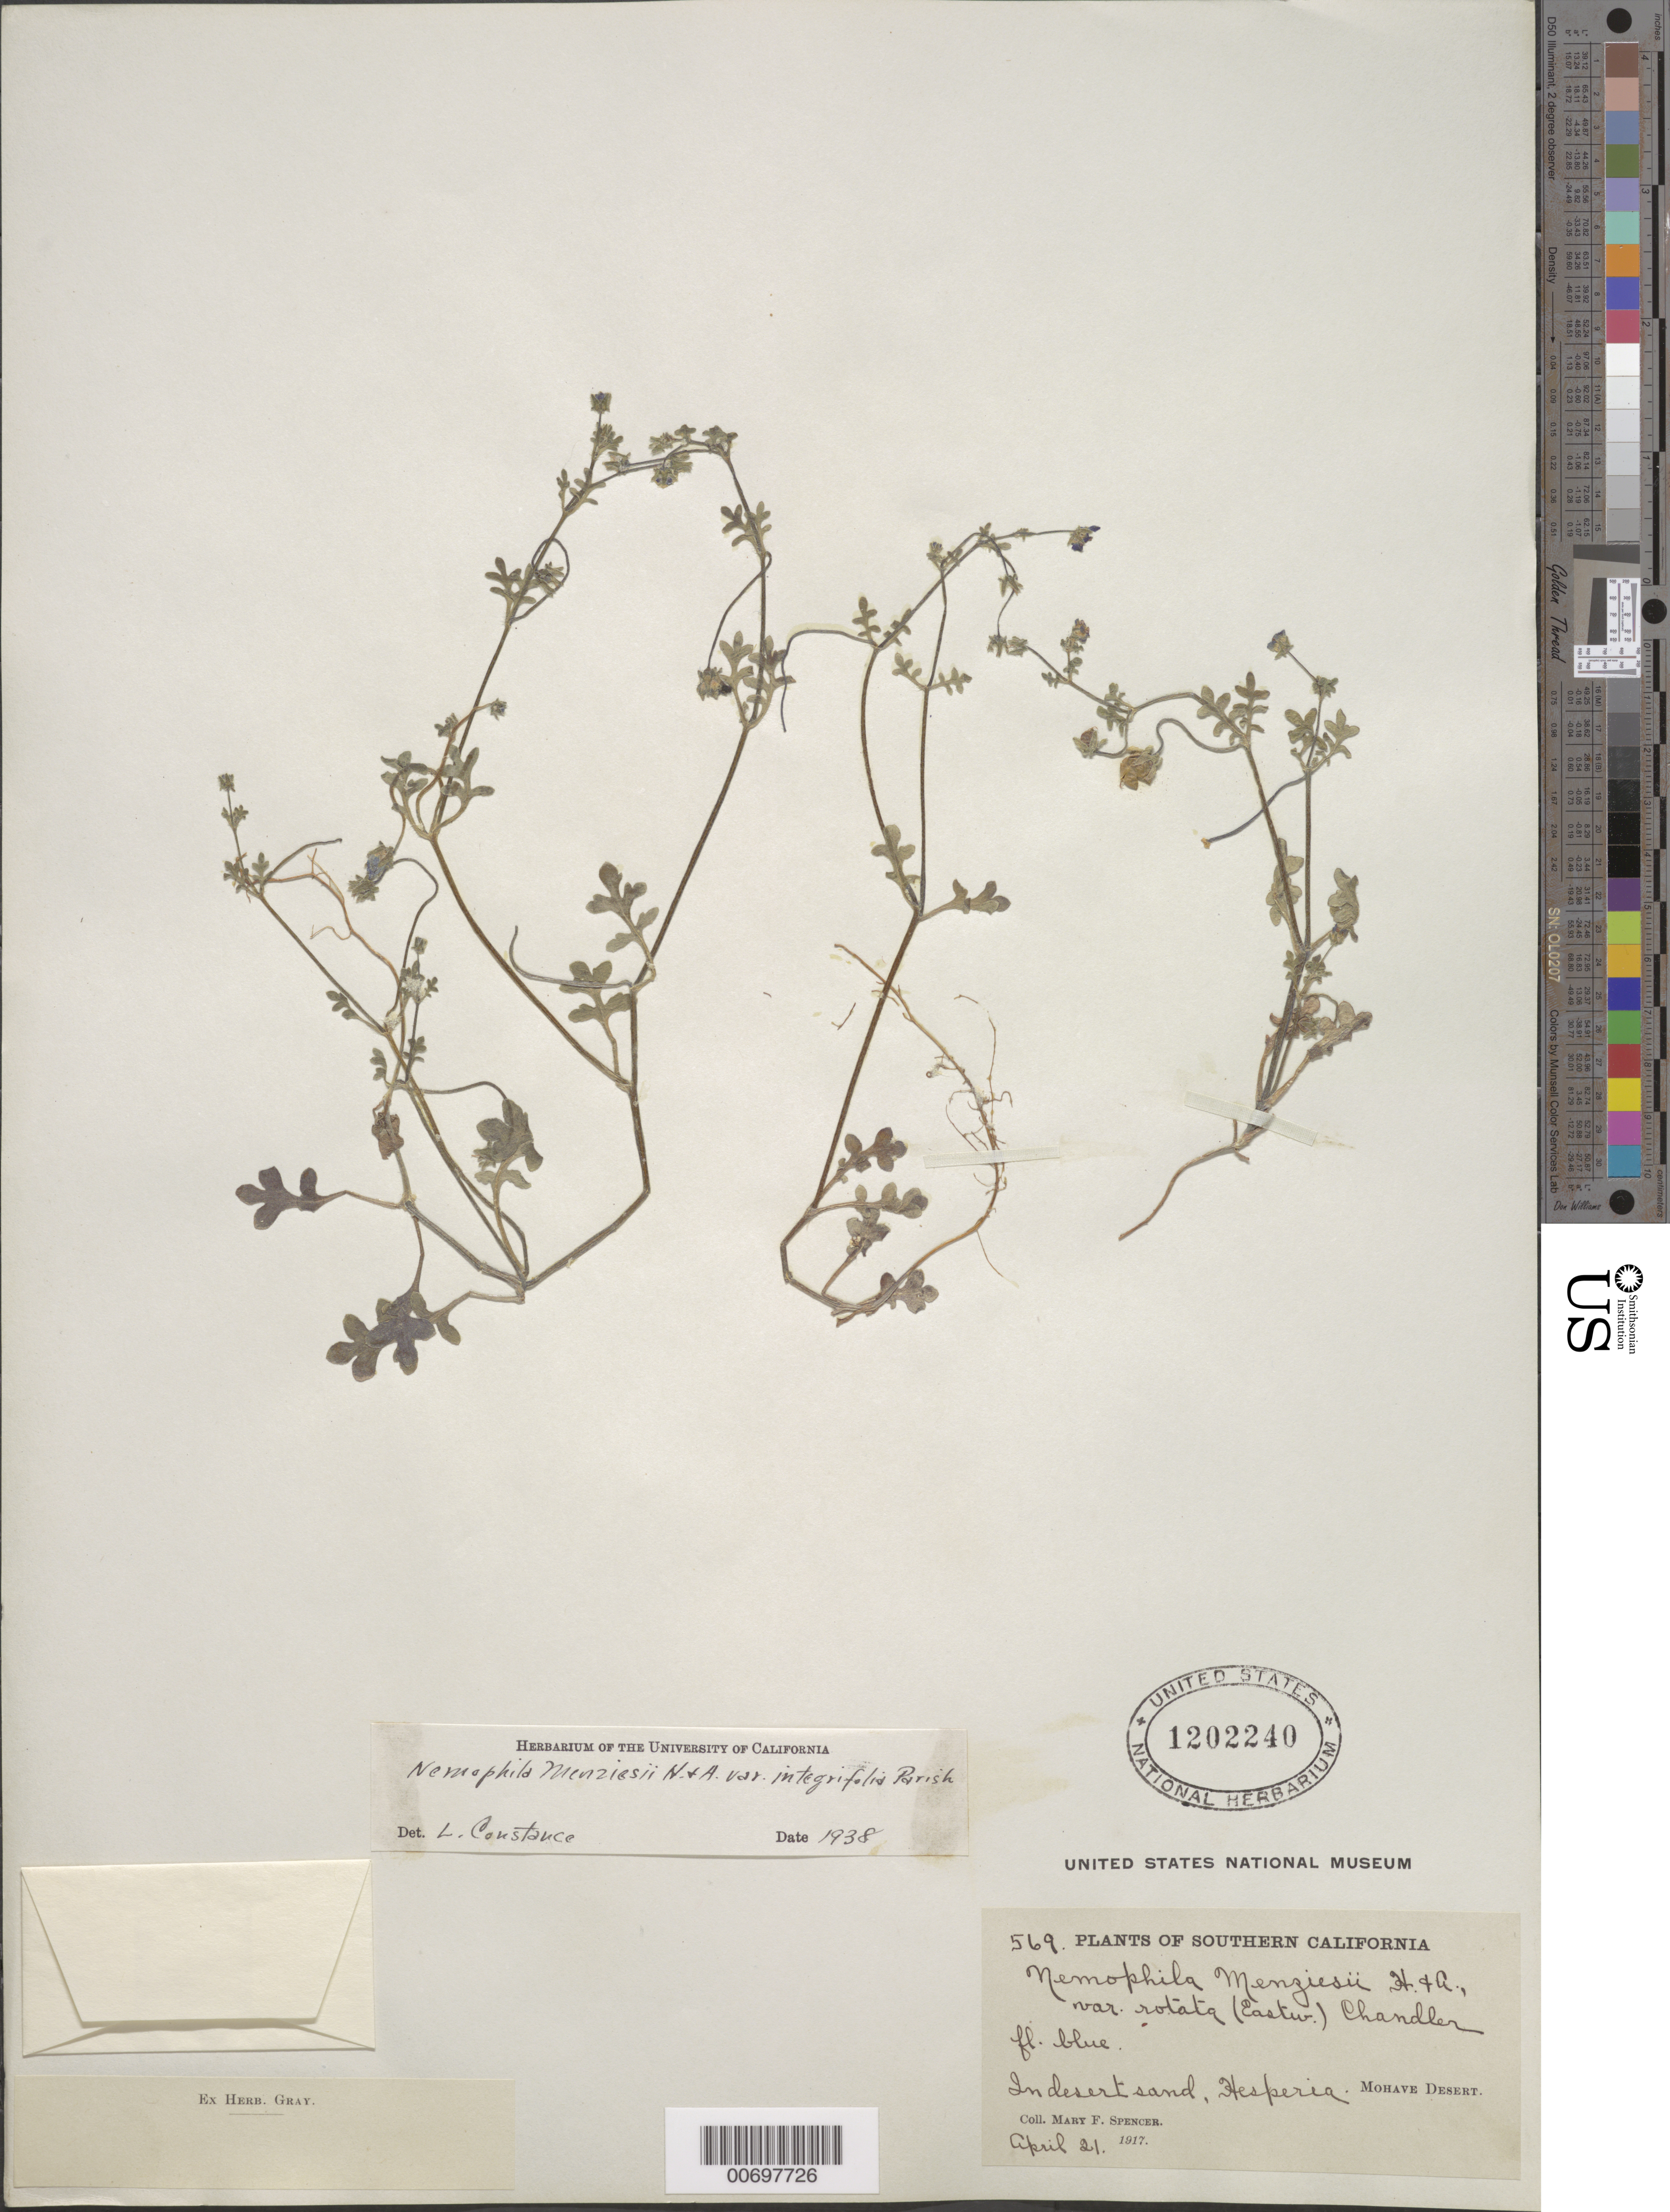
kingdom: Plantae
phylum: Tracheophyta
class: Magnoliopsida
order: Boraginales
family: Hydrophyllaceae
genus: Nemophila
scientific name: Nemophila menziesii var. integrifolia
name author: Hook. & Arn.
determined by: Constance, L., (UC), University of California Berkeley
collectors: M. Spencer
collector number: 569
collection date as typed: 21 Apr 1917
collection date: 1917-04-21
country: United States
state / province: California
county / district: Kern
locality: Hesperia, Mohave Desert.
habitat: In desert sand.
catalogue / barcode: US 1202240